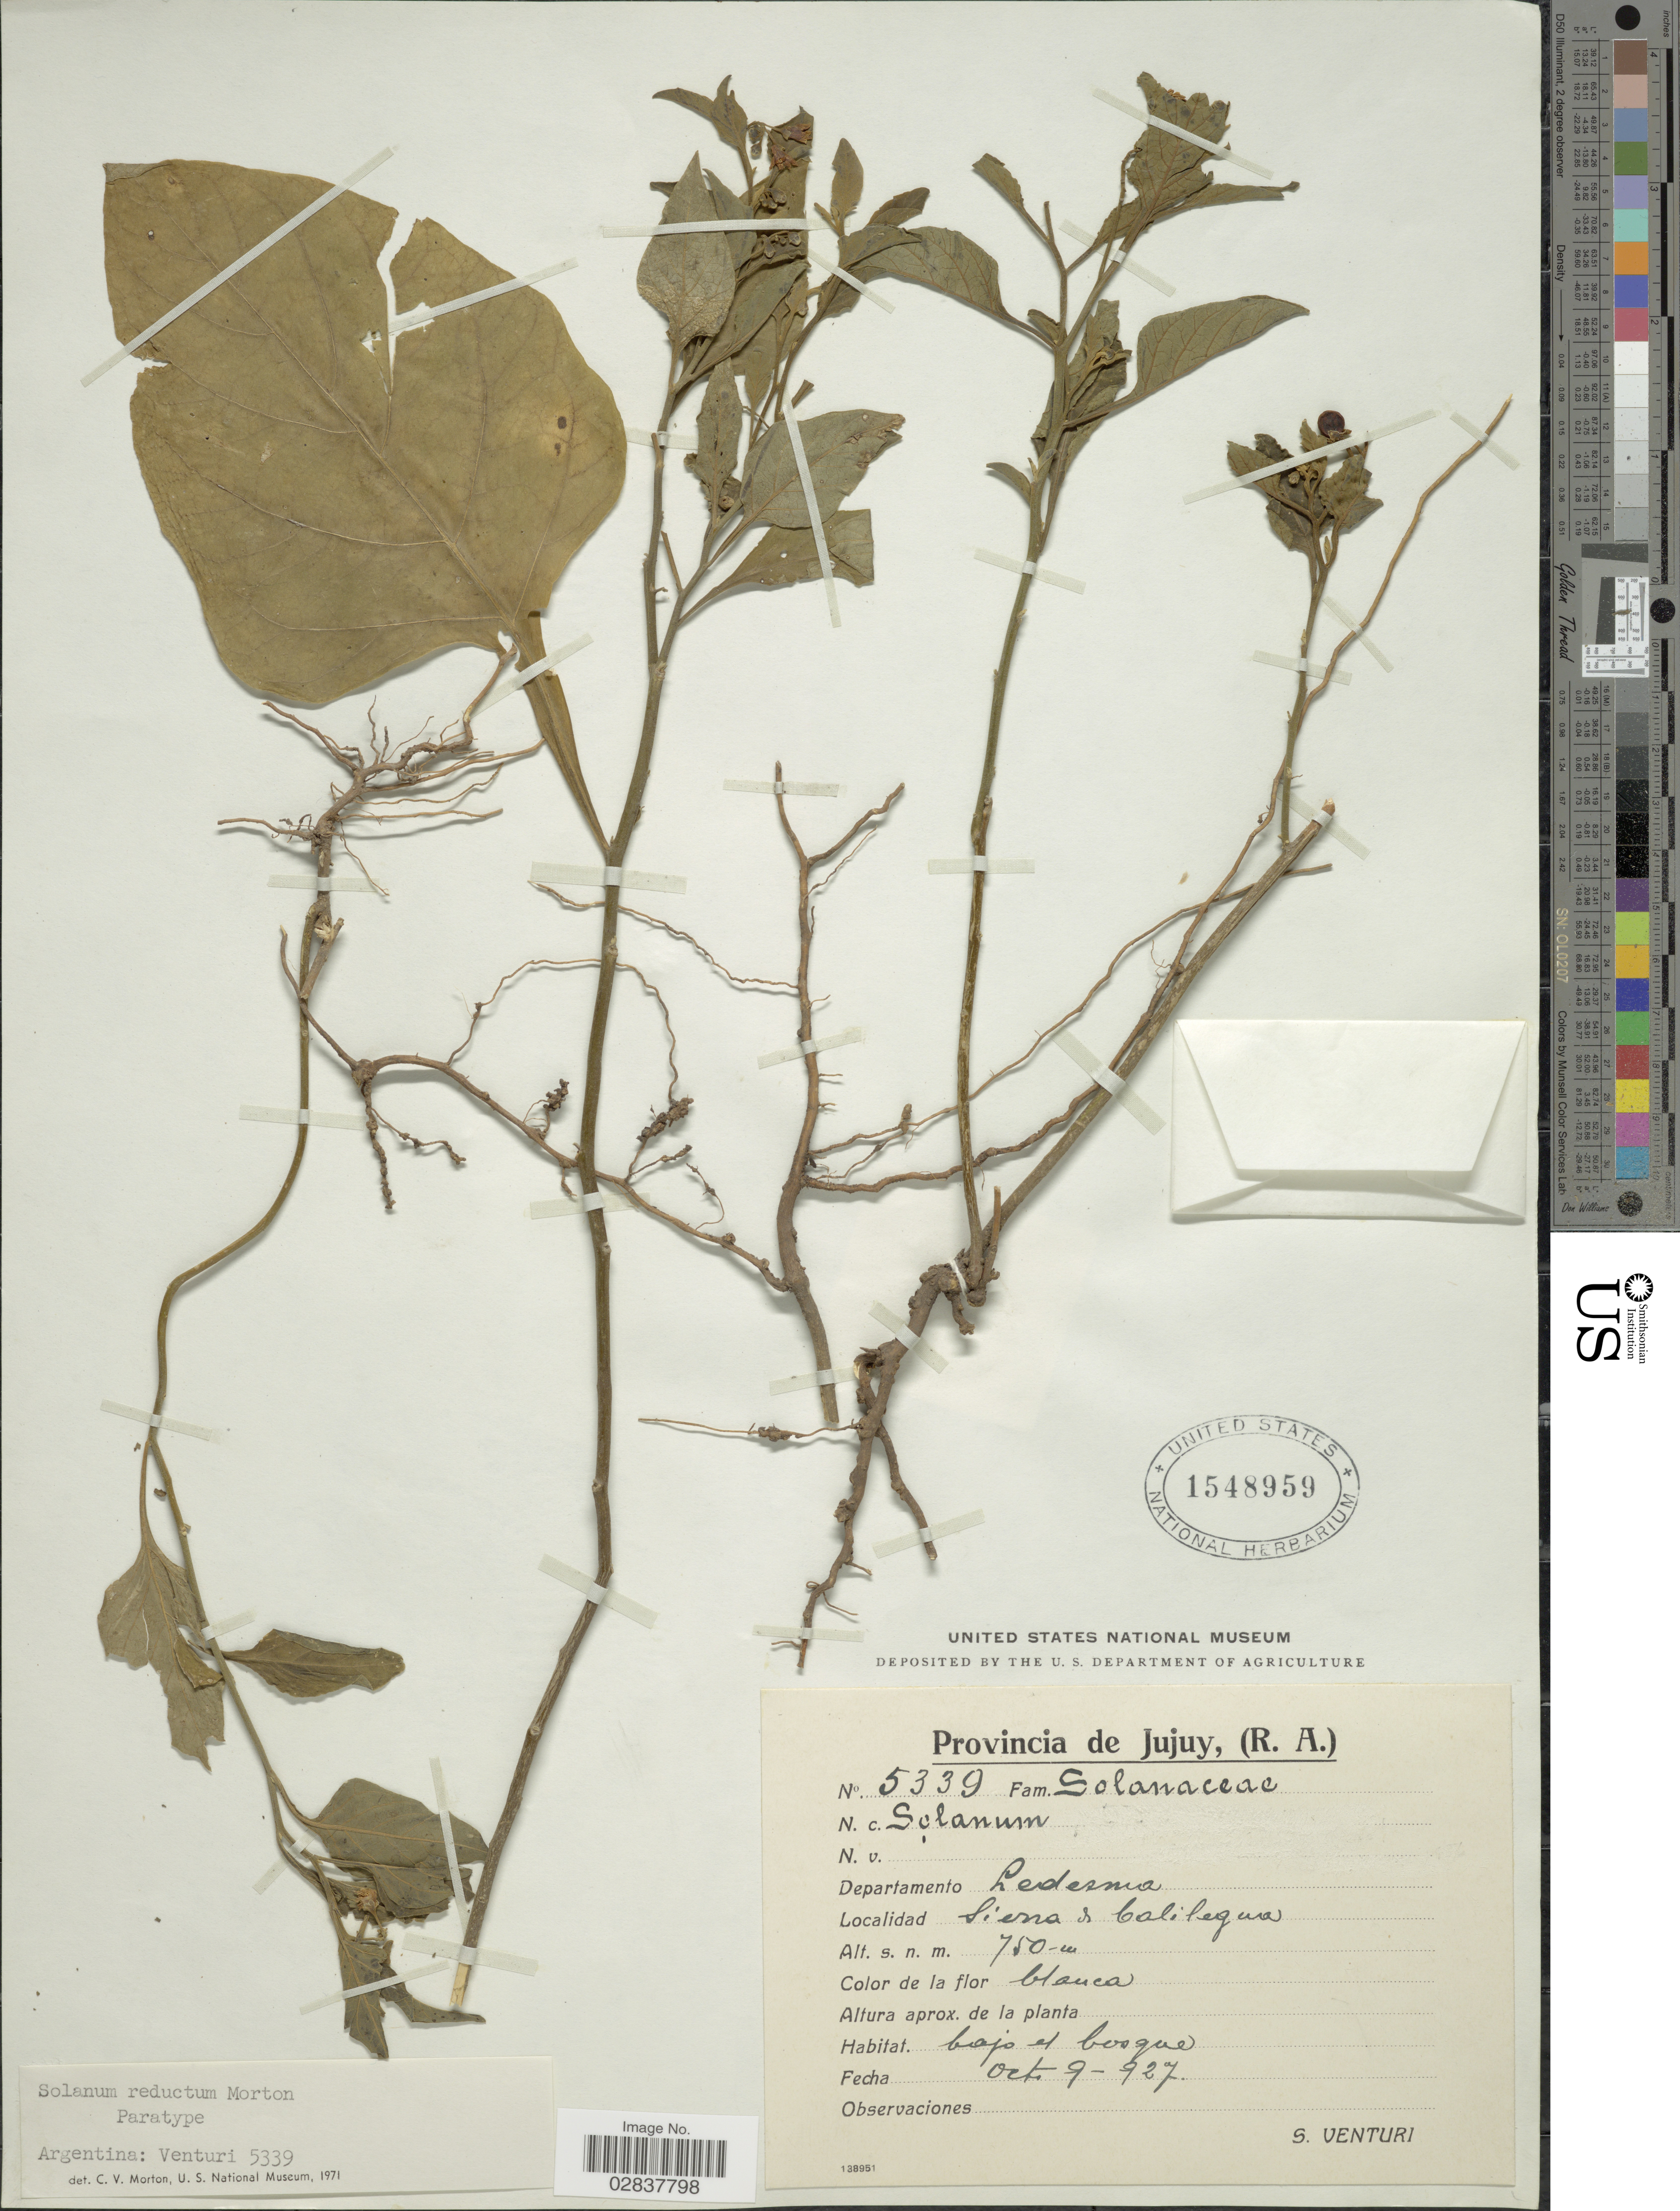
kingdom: Plantae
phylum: Tracheophyta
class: Magnoliopsida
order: Solanales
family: Solanaceae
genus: Solanum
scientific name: Solanum reductum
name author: C.V. Morton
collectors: S. Venturi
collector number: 5339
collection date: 1927-10-09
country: Argentina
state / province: Jujuy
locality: (R.A.), Departamento Ledesma. Sierra de Calilegua.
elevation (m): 750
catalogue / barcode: US 1548959